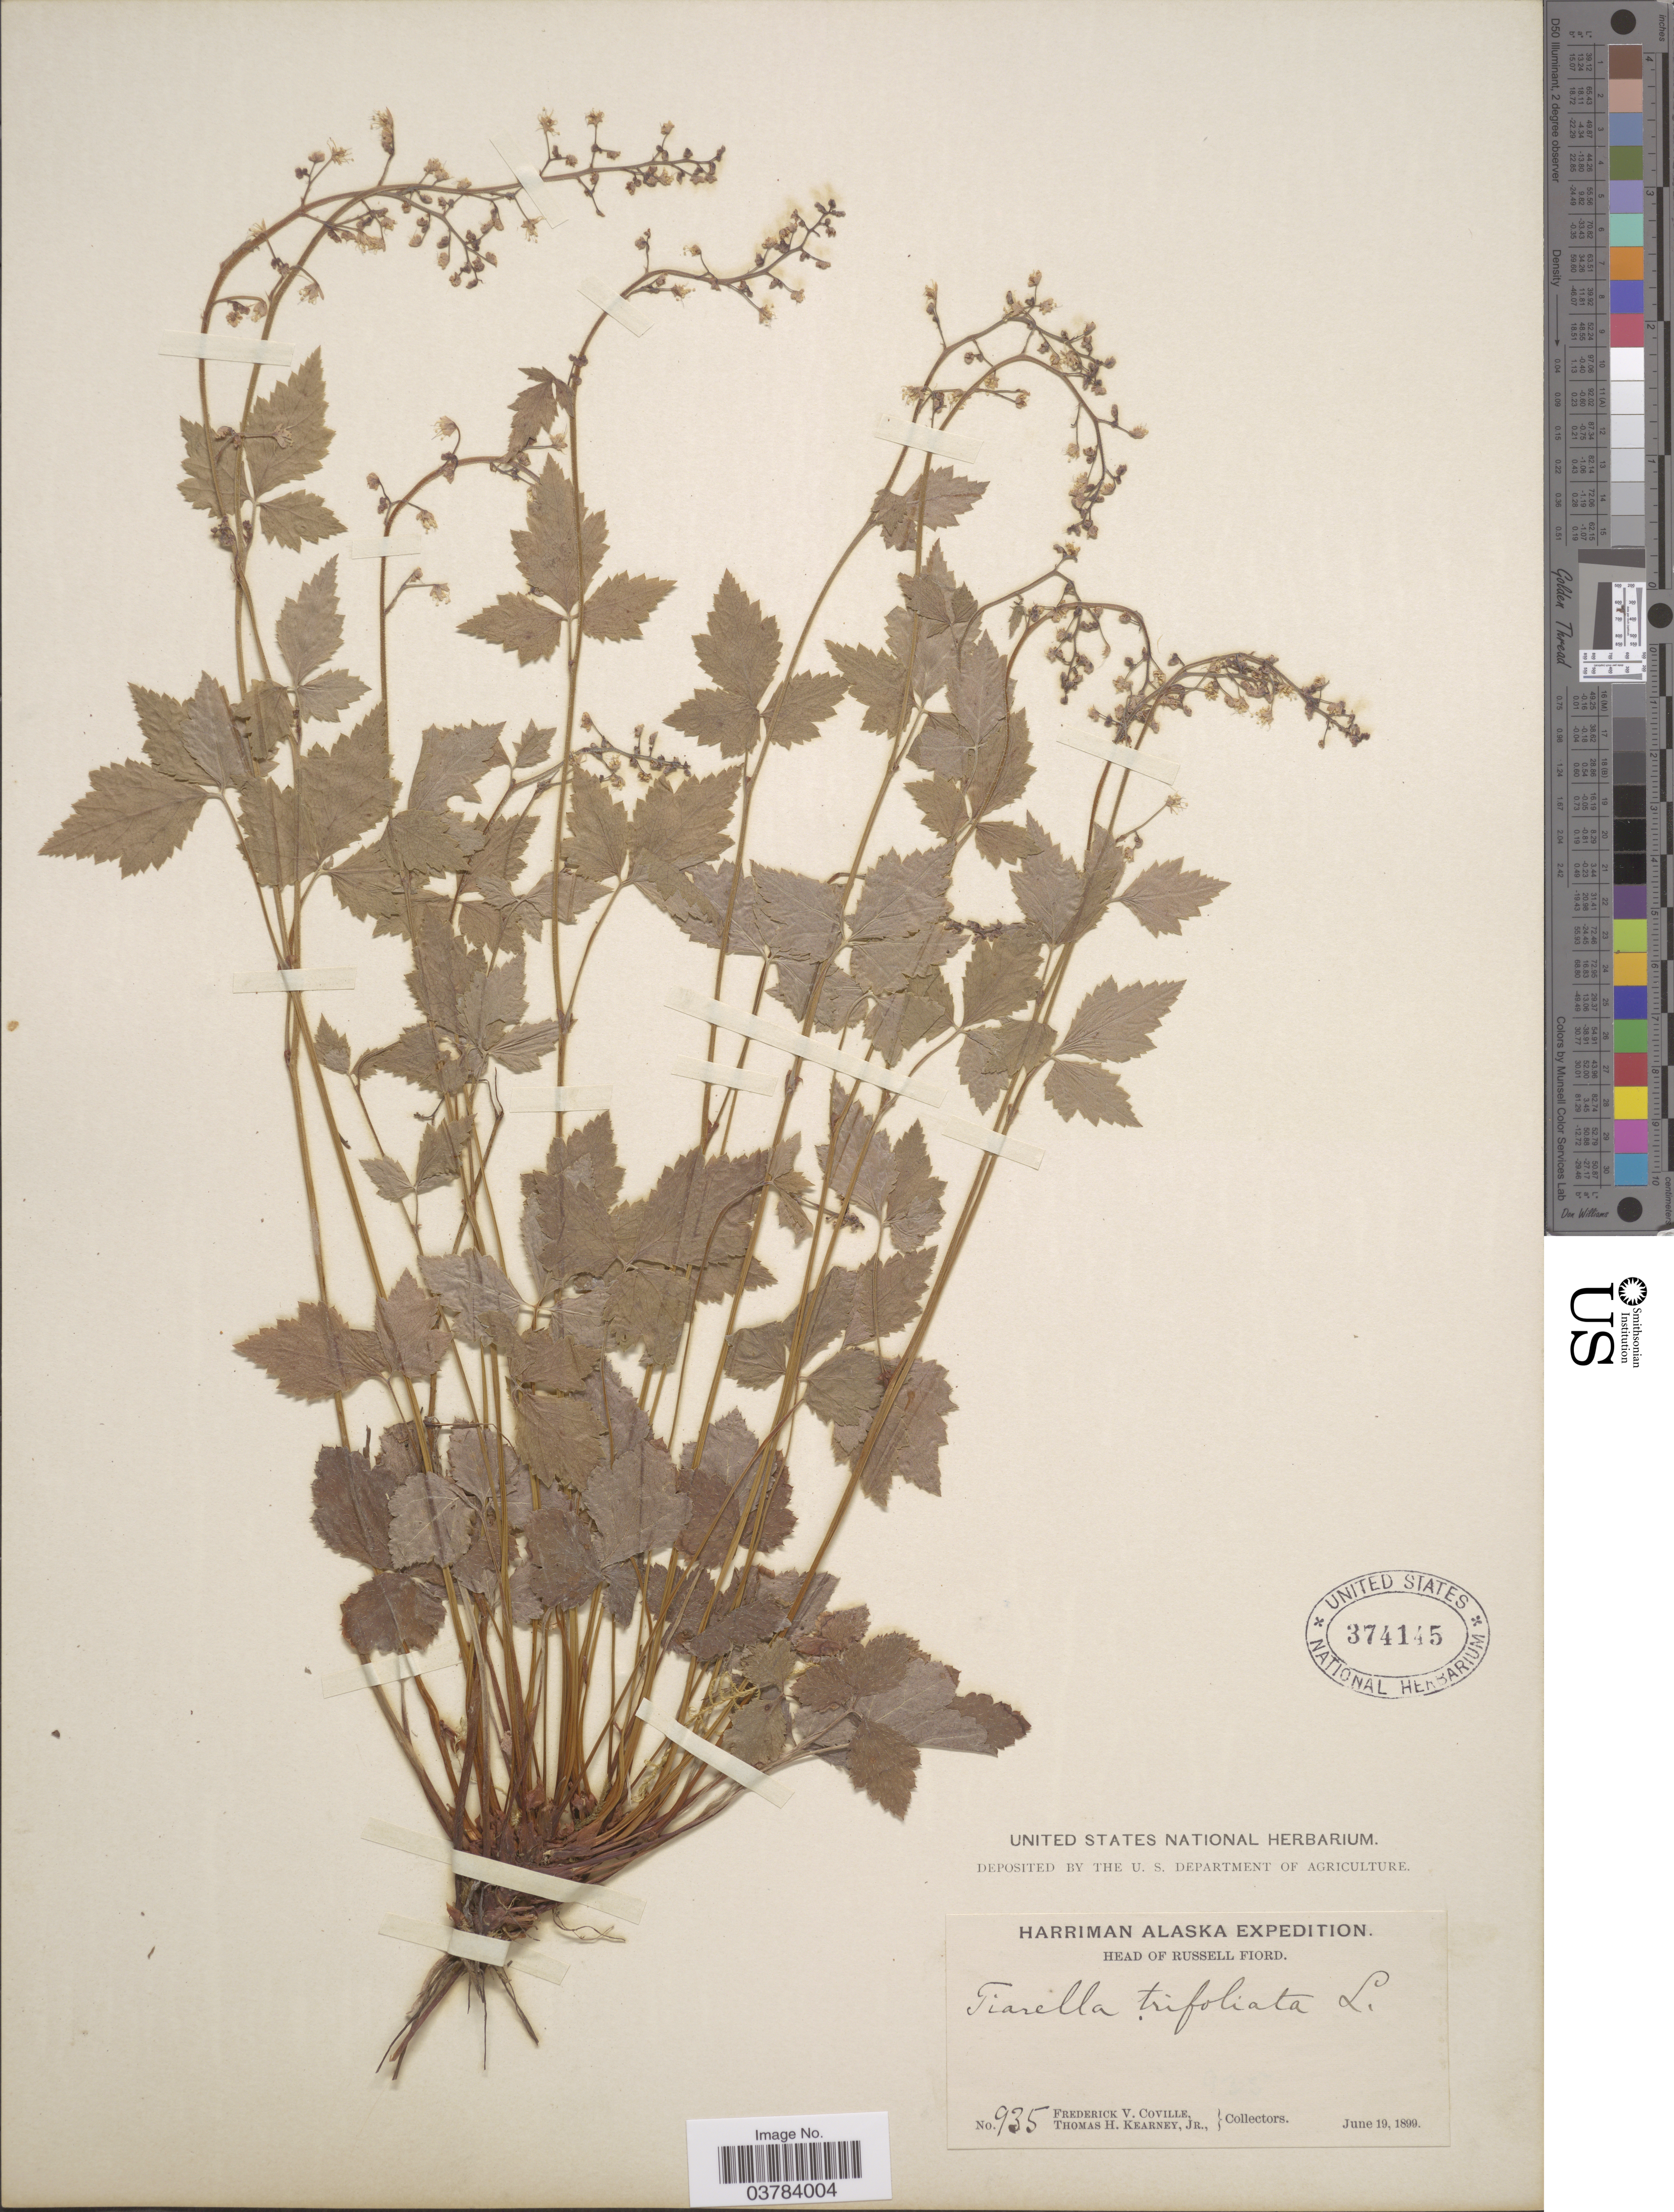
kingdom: Plantae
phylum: Tracheophyta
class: Magnoliopsida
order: Saxifragales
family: Saxifragaceae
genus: Tiarella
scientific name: Tiarella trifoliata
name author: L.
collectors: F. V. Coville & T. H. Kearney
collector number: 935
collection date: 1899-06-19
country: United States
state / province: Alaska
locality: Harriman Alaska Expedition. Head of Russell Fiord.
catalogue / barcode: US 374145